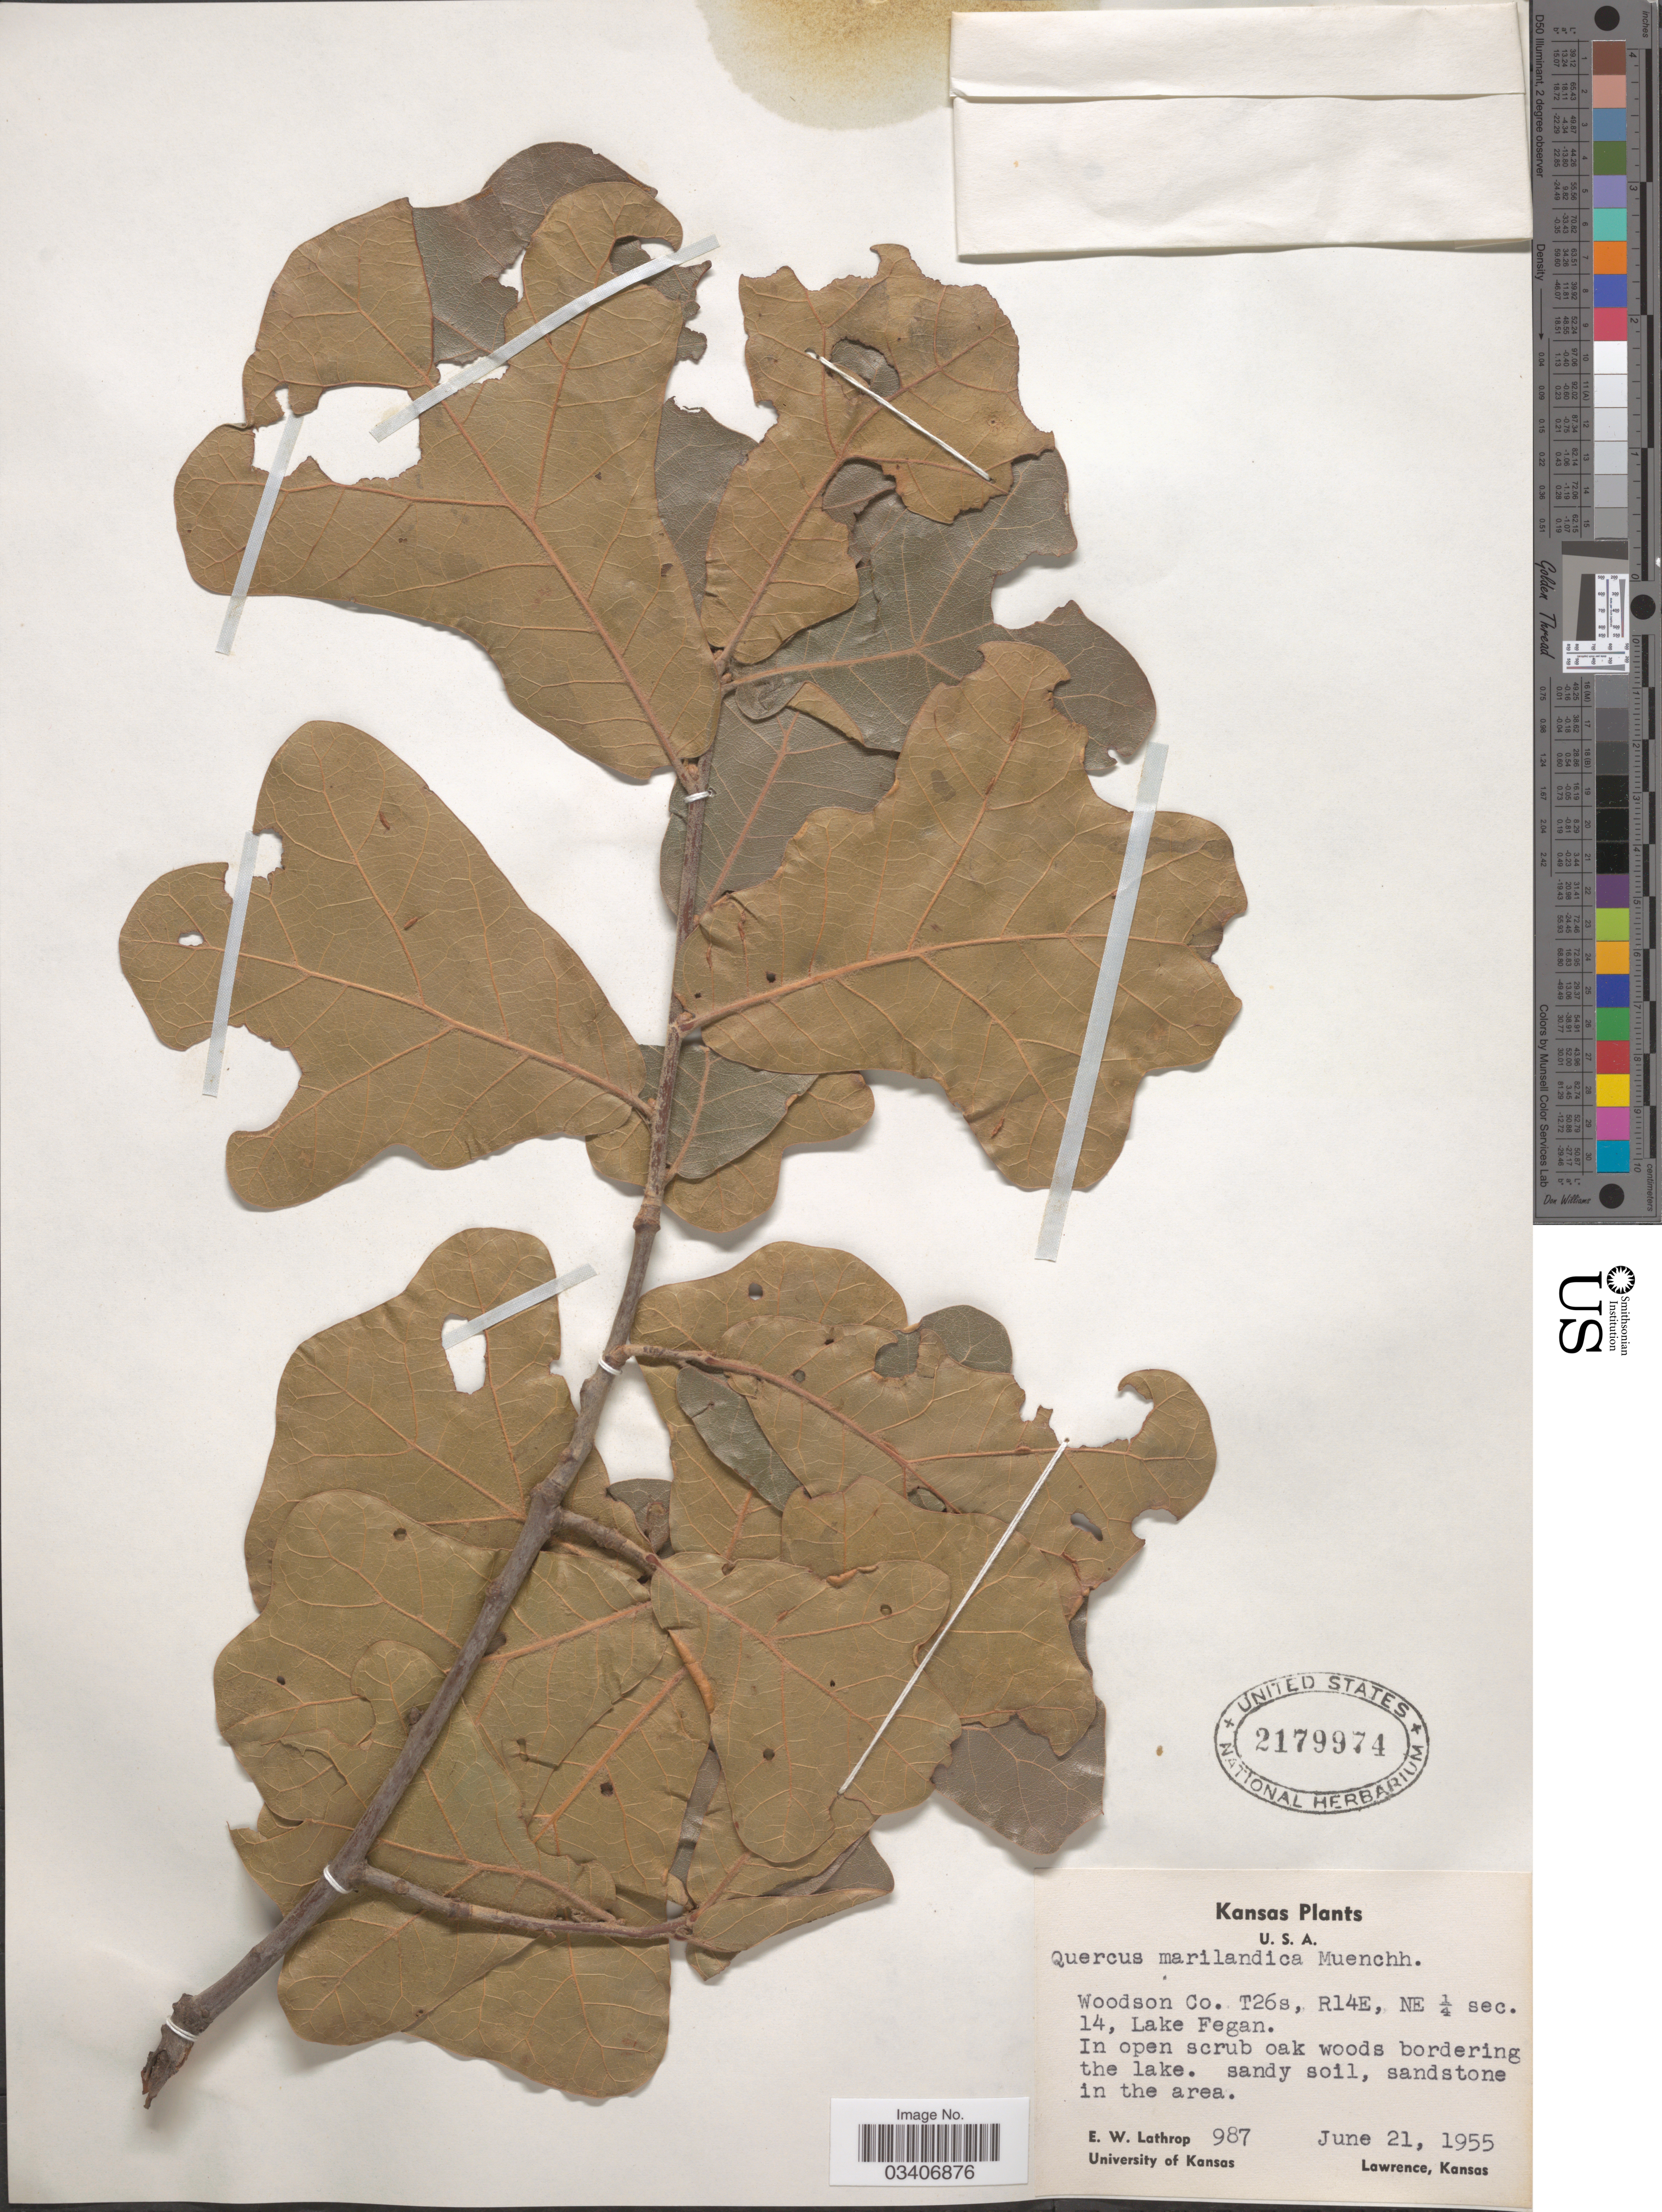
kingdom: Plantae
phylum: Tracheophyta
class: Magnoliopsida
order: Fagales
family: Fagaceae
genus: Quercus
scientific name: Quercus marilandica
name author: (L.) Münchh.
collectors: E. W. Lathrop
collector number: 987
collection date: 1955-06-21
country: United States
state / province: Kansas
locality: Woodson Co. T26s, R14E, NE ¼ sec. 14, Lake Fegan.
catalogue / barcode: US 2179974